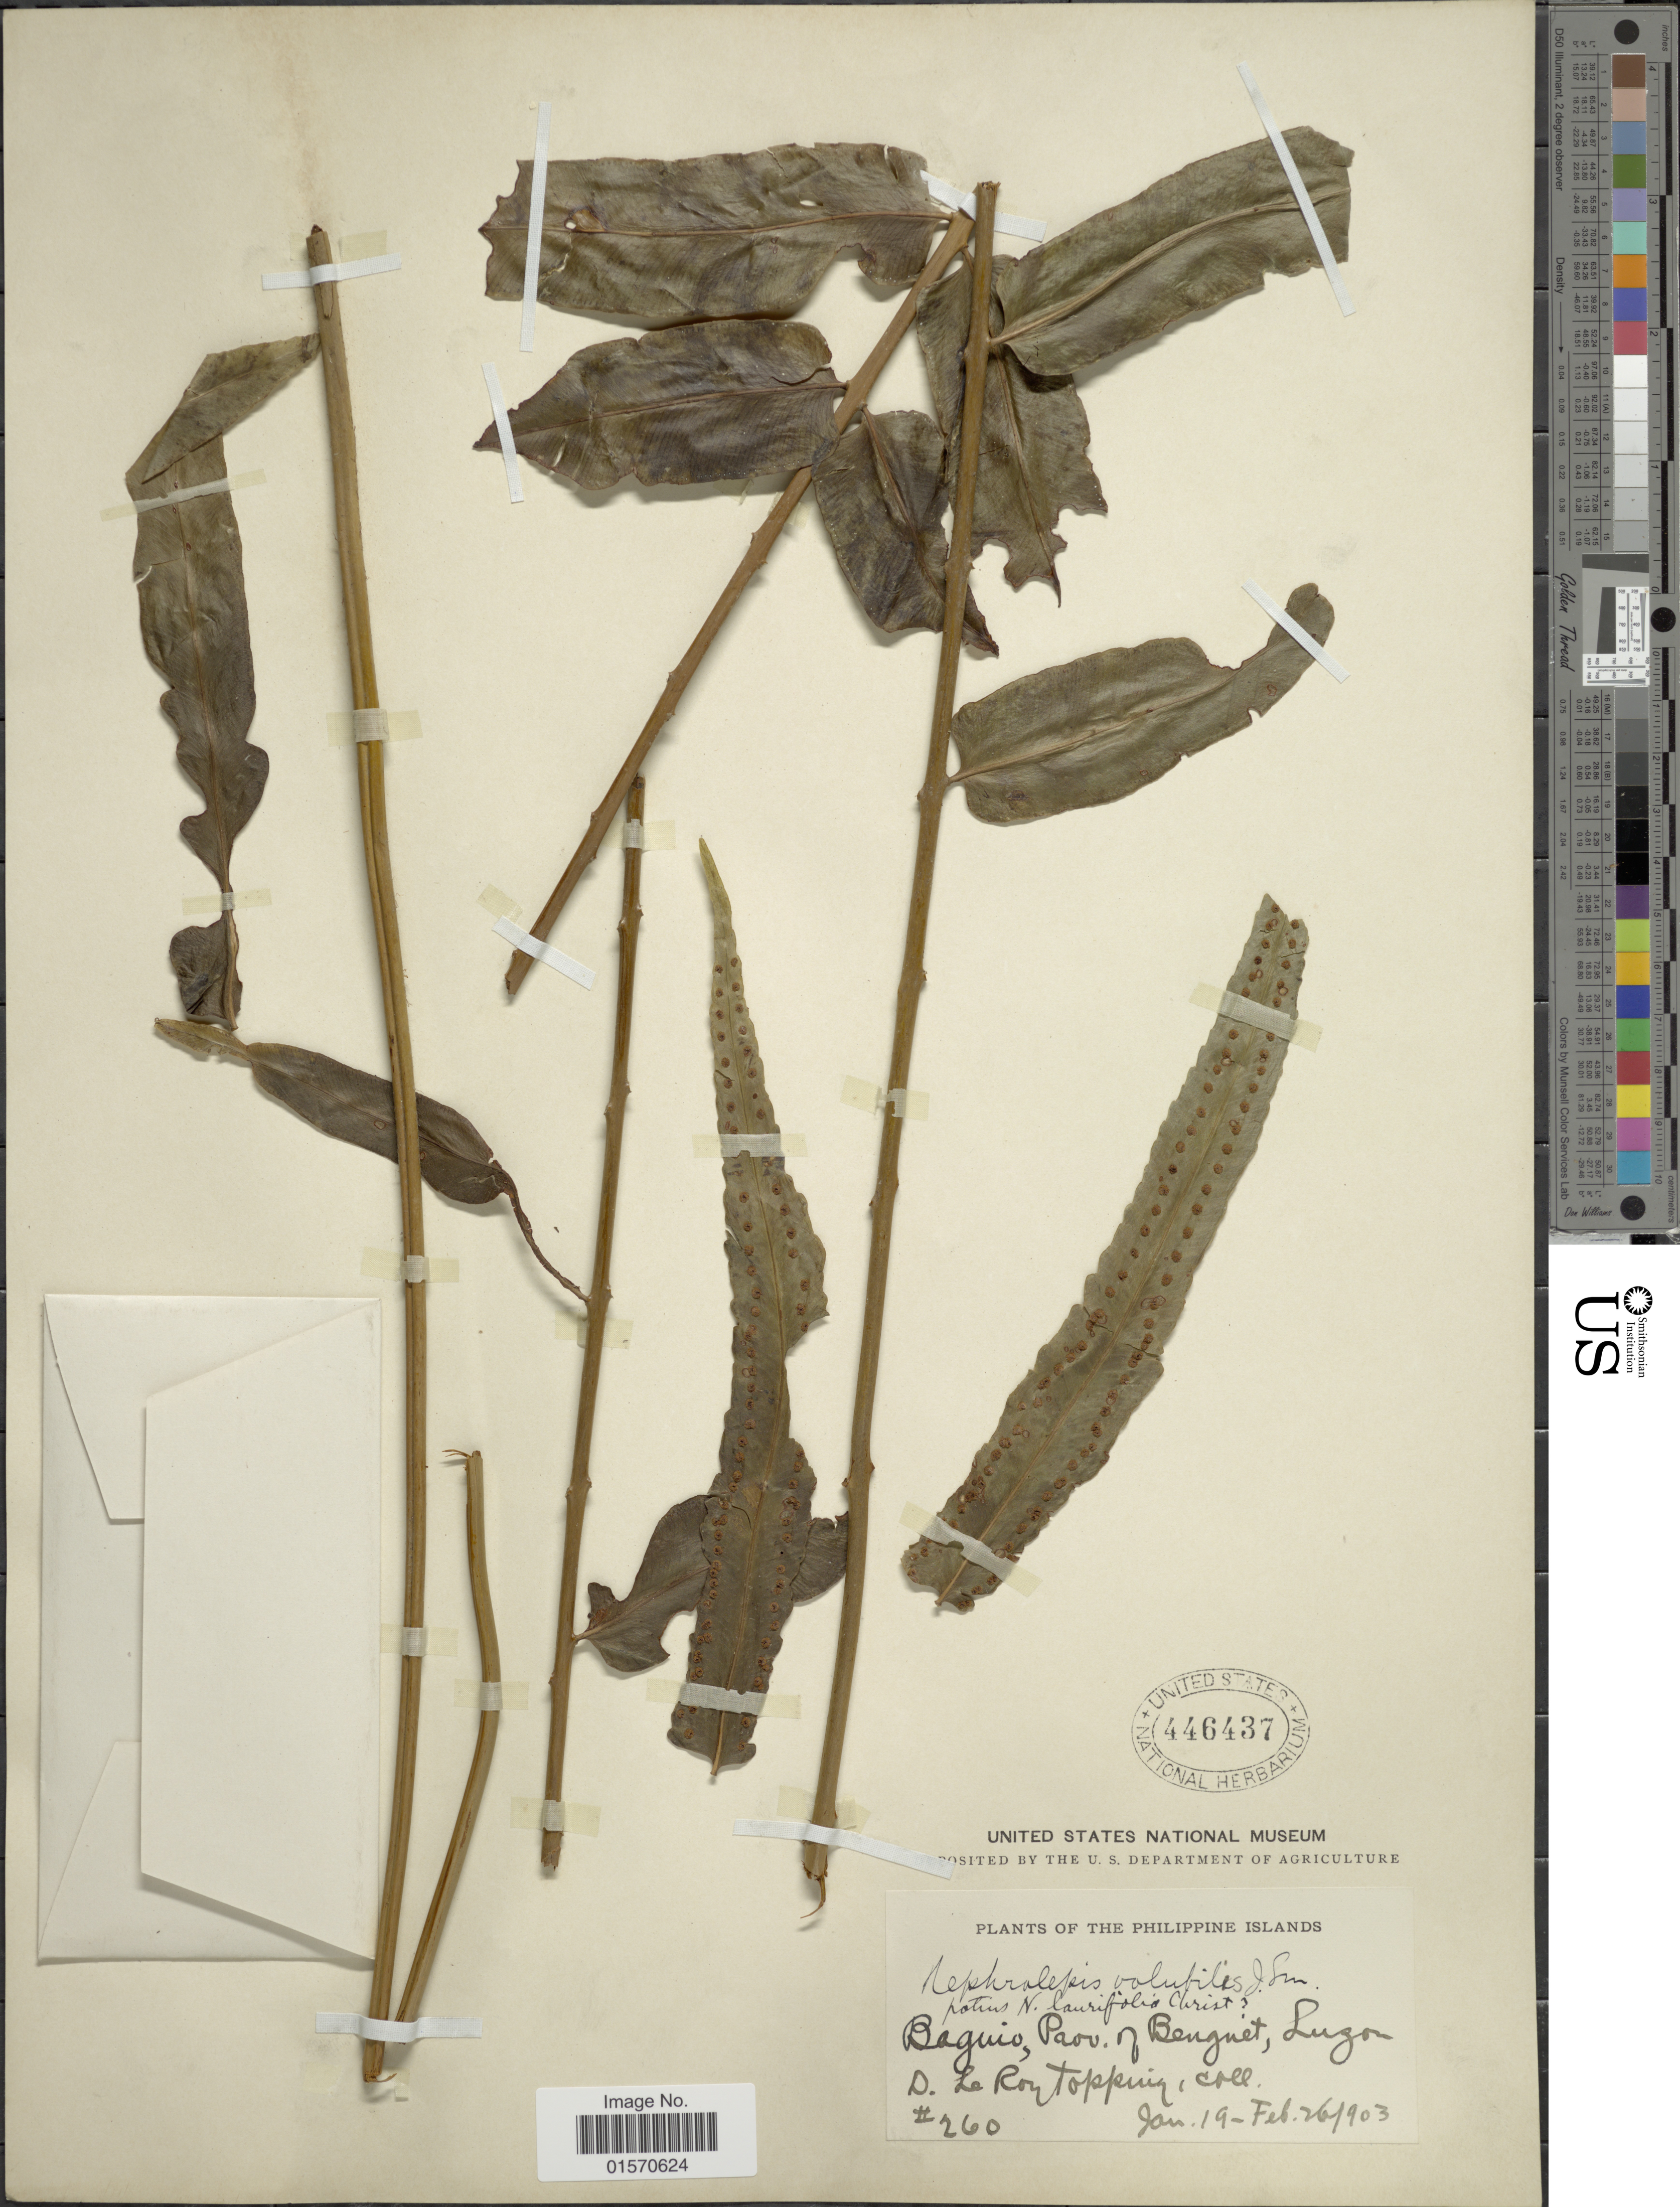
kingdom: Plantae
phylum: Tracheophyta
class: Polypodiopsida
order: Polypodiales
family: Nephrolepidaceae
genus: Nephrolepis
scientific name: Nephrolepis laurifolia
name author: Christ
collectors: D. L. Topping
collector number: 260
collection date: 1903-01-19/1903-02-26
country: Philippines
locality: Philippine Islands, Baguio, Prov. of Benguet, Luzon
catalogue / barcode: US 446437